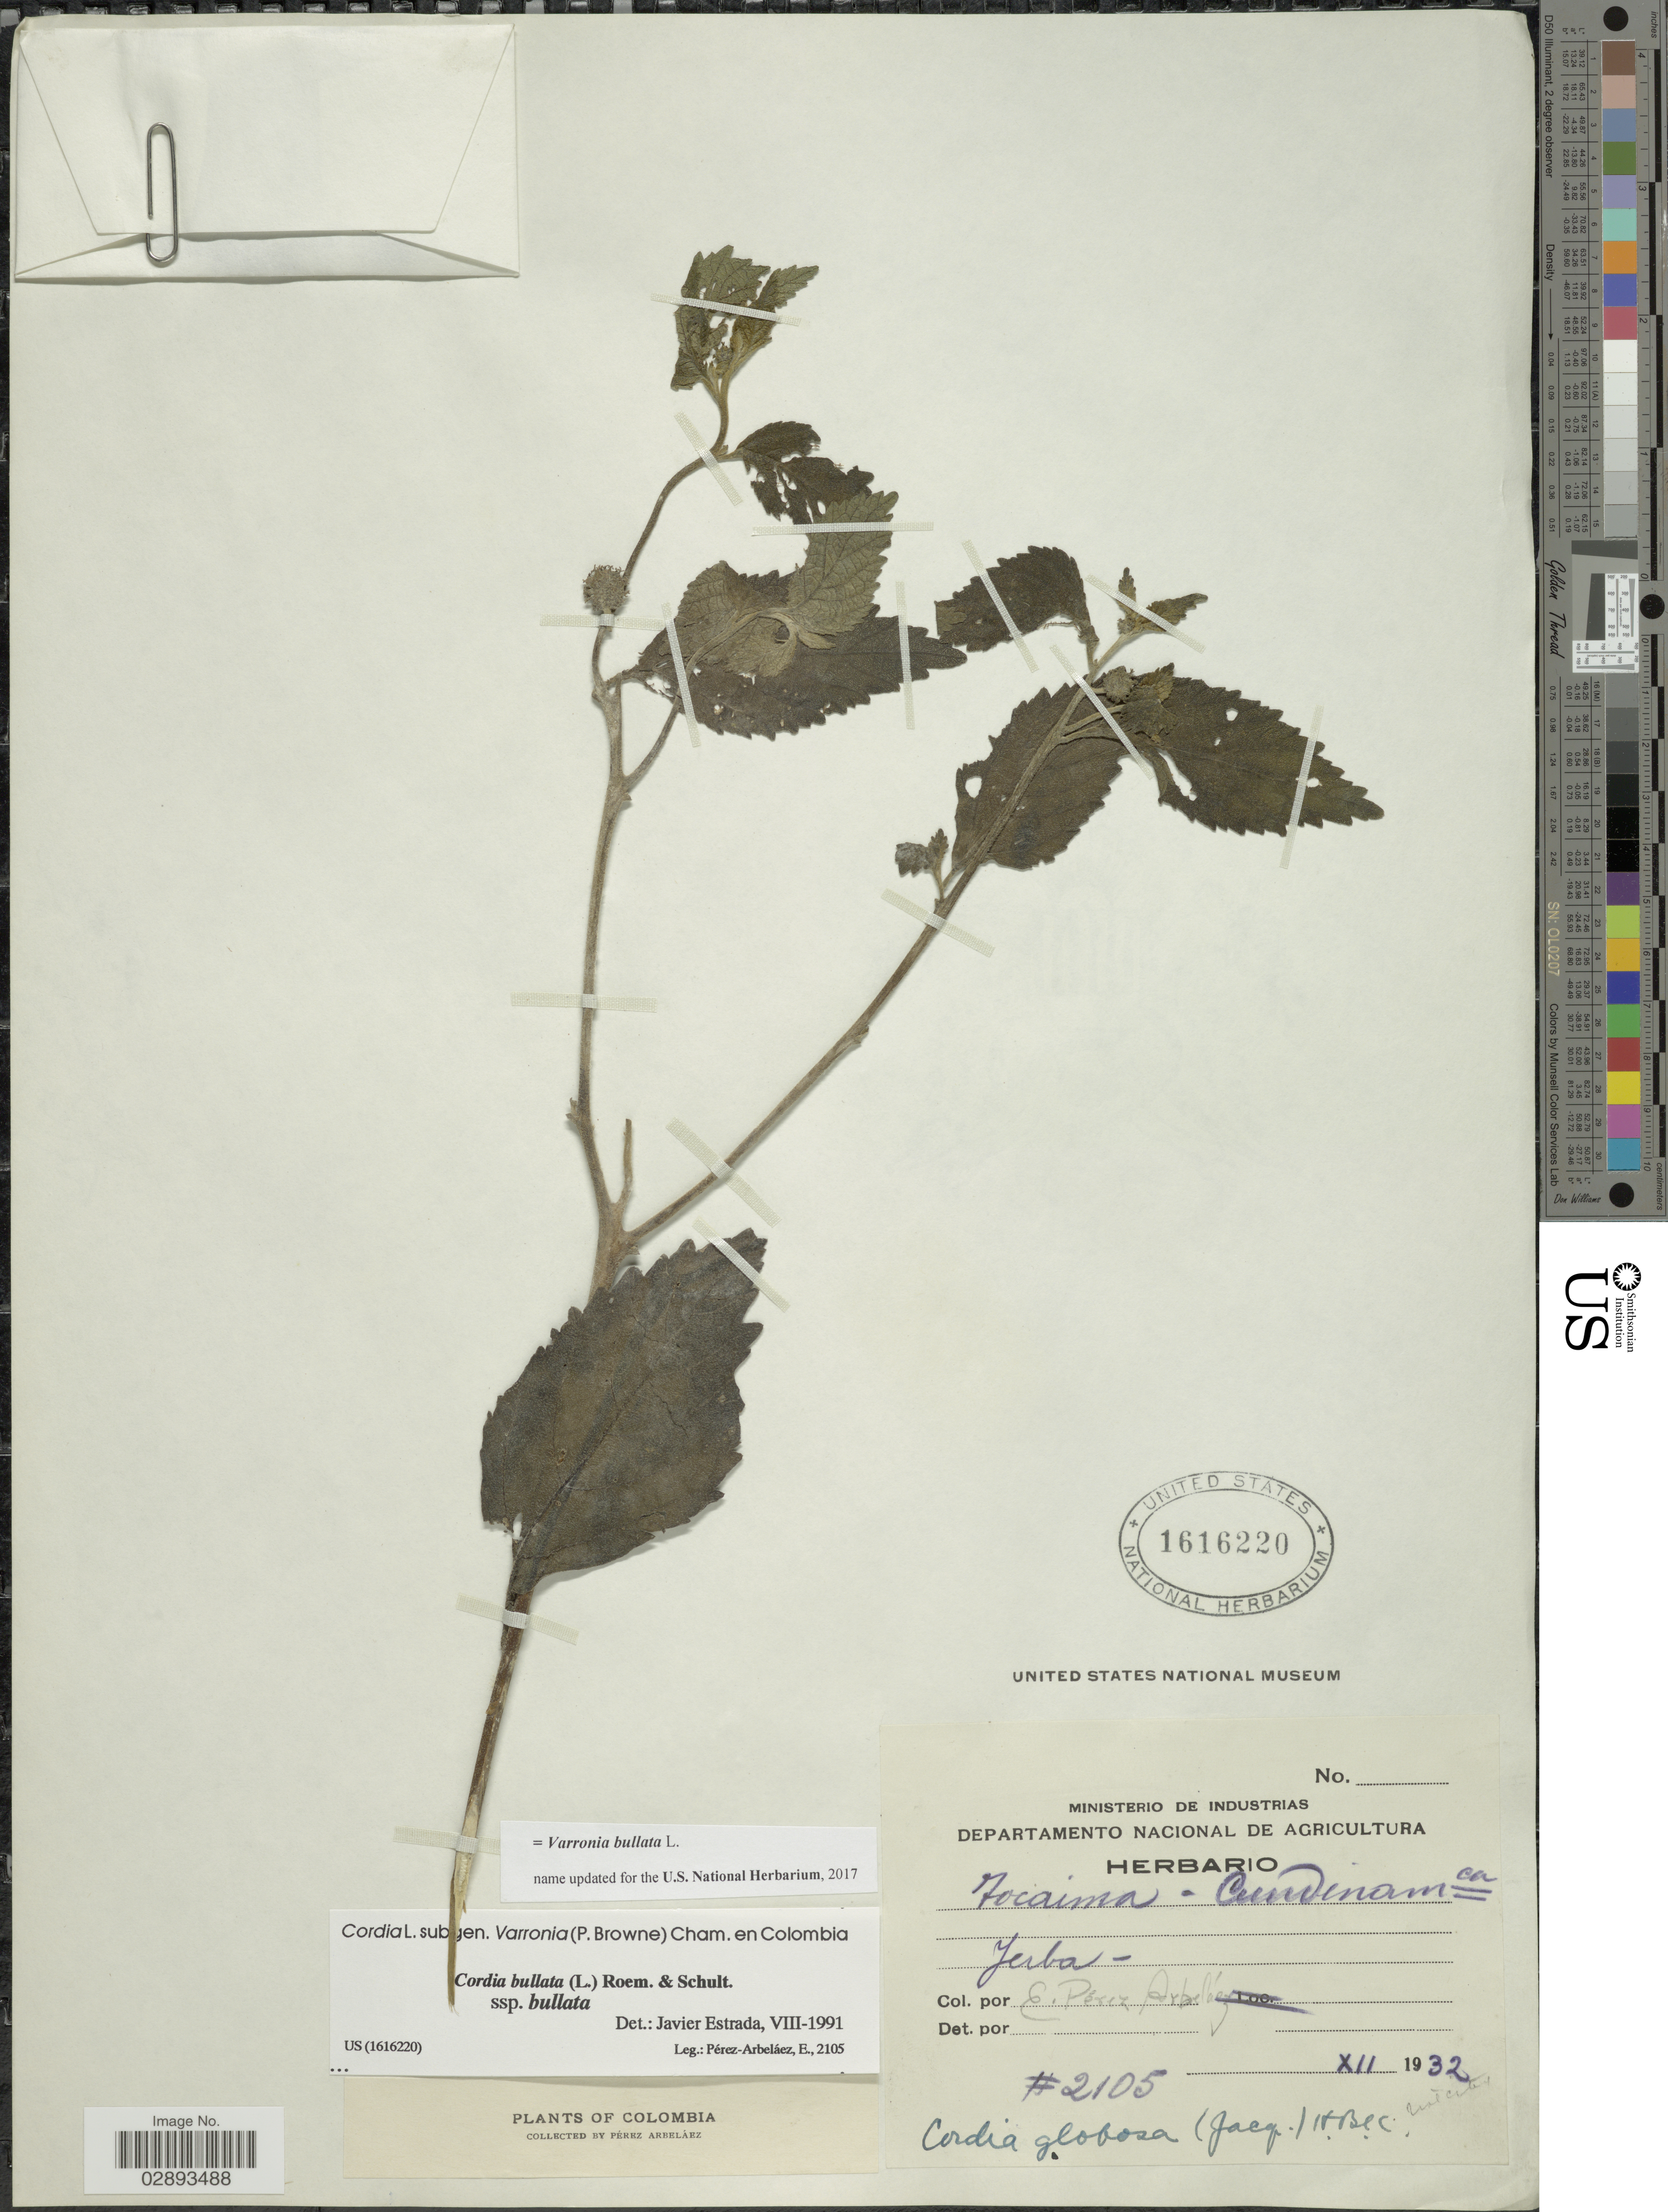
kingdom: Plantae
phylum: Tracheophyta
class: Magnoliopsida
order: Boraginales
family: Cordiaceae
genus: Varronia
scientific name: Varronia bullata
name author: L.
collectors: E. Pérez Arbeláez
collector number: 2105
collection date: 1932-12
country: Colombia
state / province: Cundinamarca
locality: Tocaima - Cundinamarca, Yerba.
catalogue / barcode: US 1616220